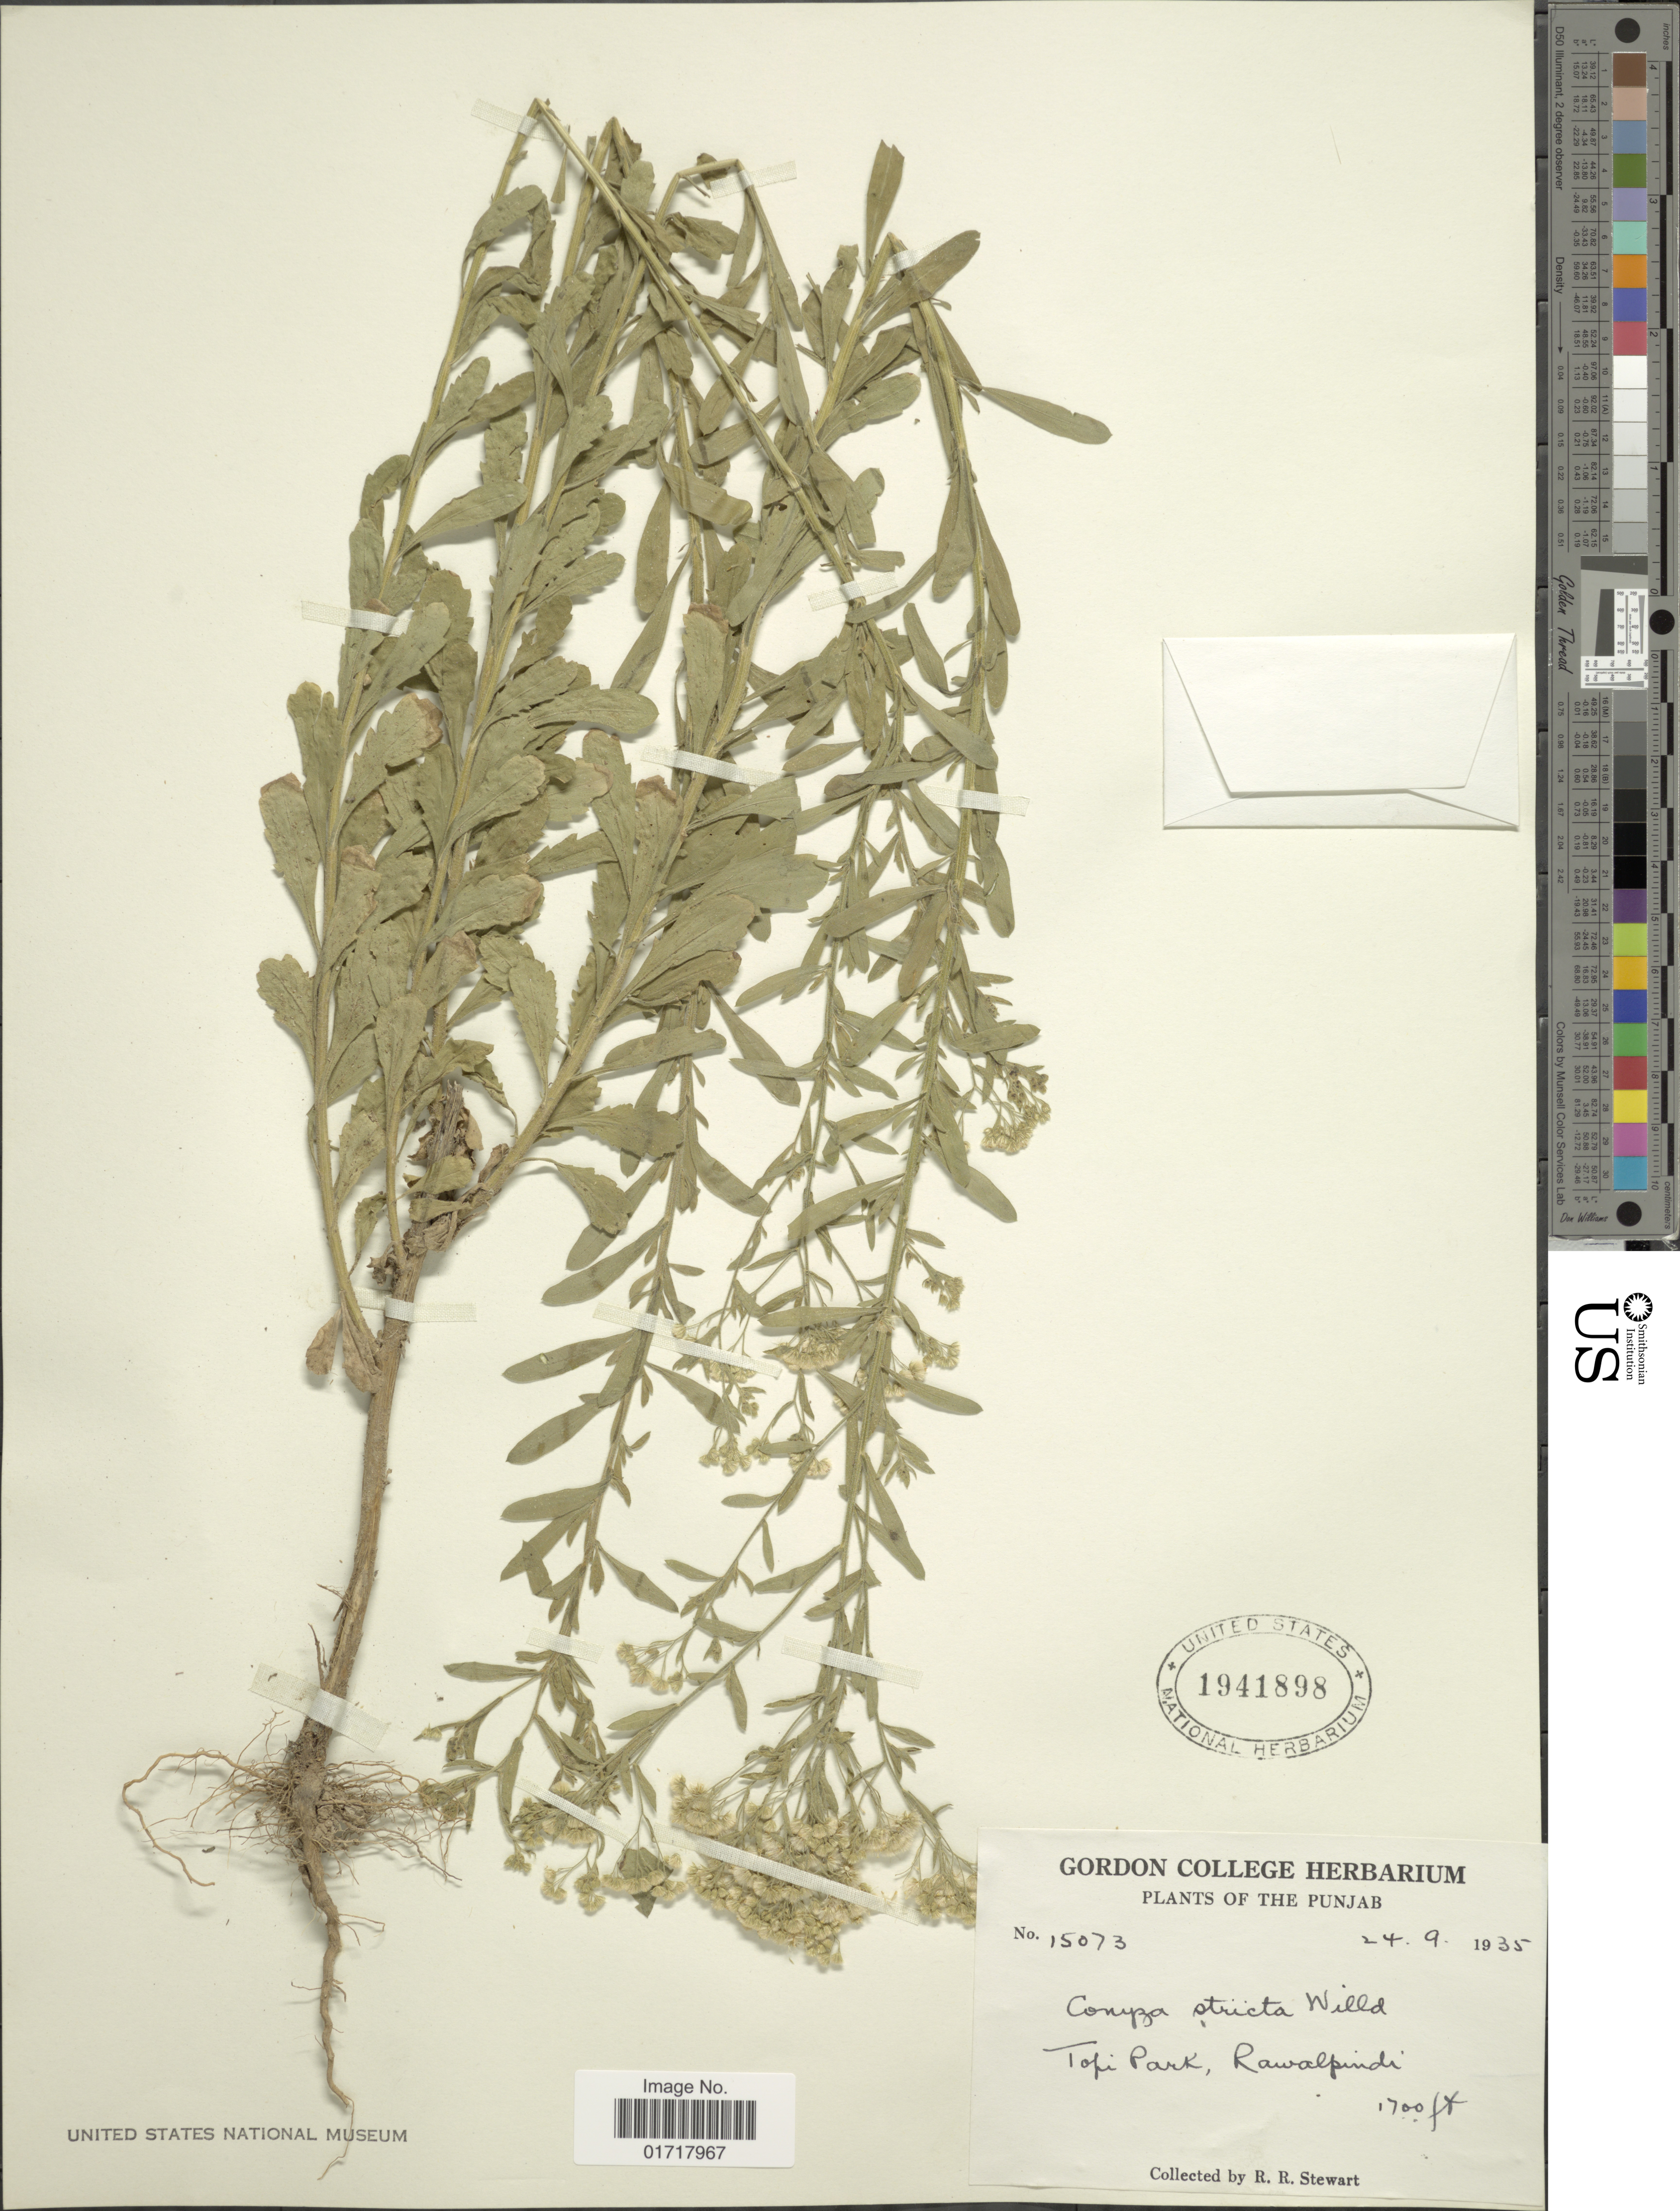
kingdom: Plantae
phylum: Tracheophyta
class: Magnoliopsida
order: Asterales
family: Asteraceae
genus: Conyza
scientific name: Conyza stricta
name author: (Chodat) Willd.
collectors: R. R. Stewart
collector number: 15073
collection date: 1935-09-24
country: Pakistan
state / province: Punjab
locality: Punjab, Topi Park, Rawalpindi.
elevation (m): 518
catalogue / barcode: US 1941898